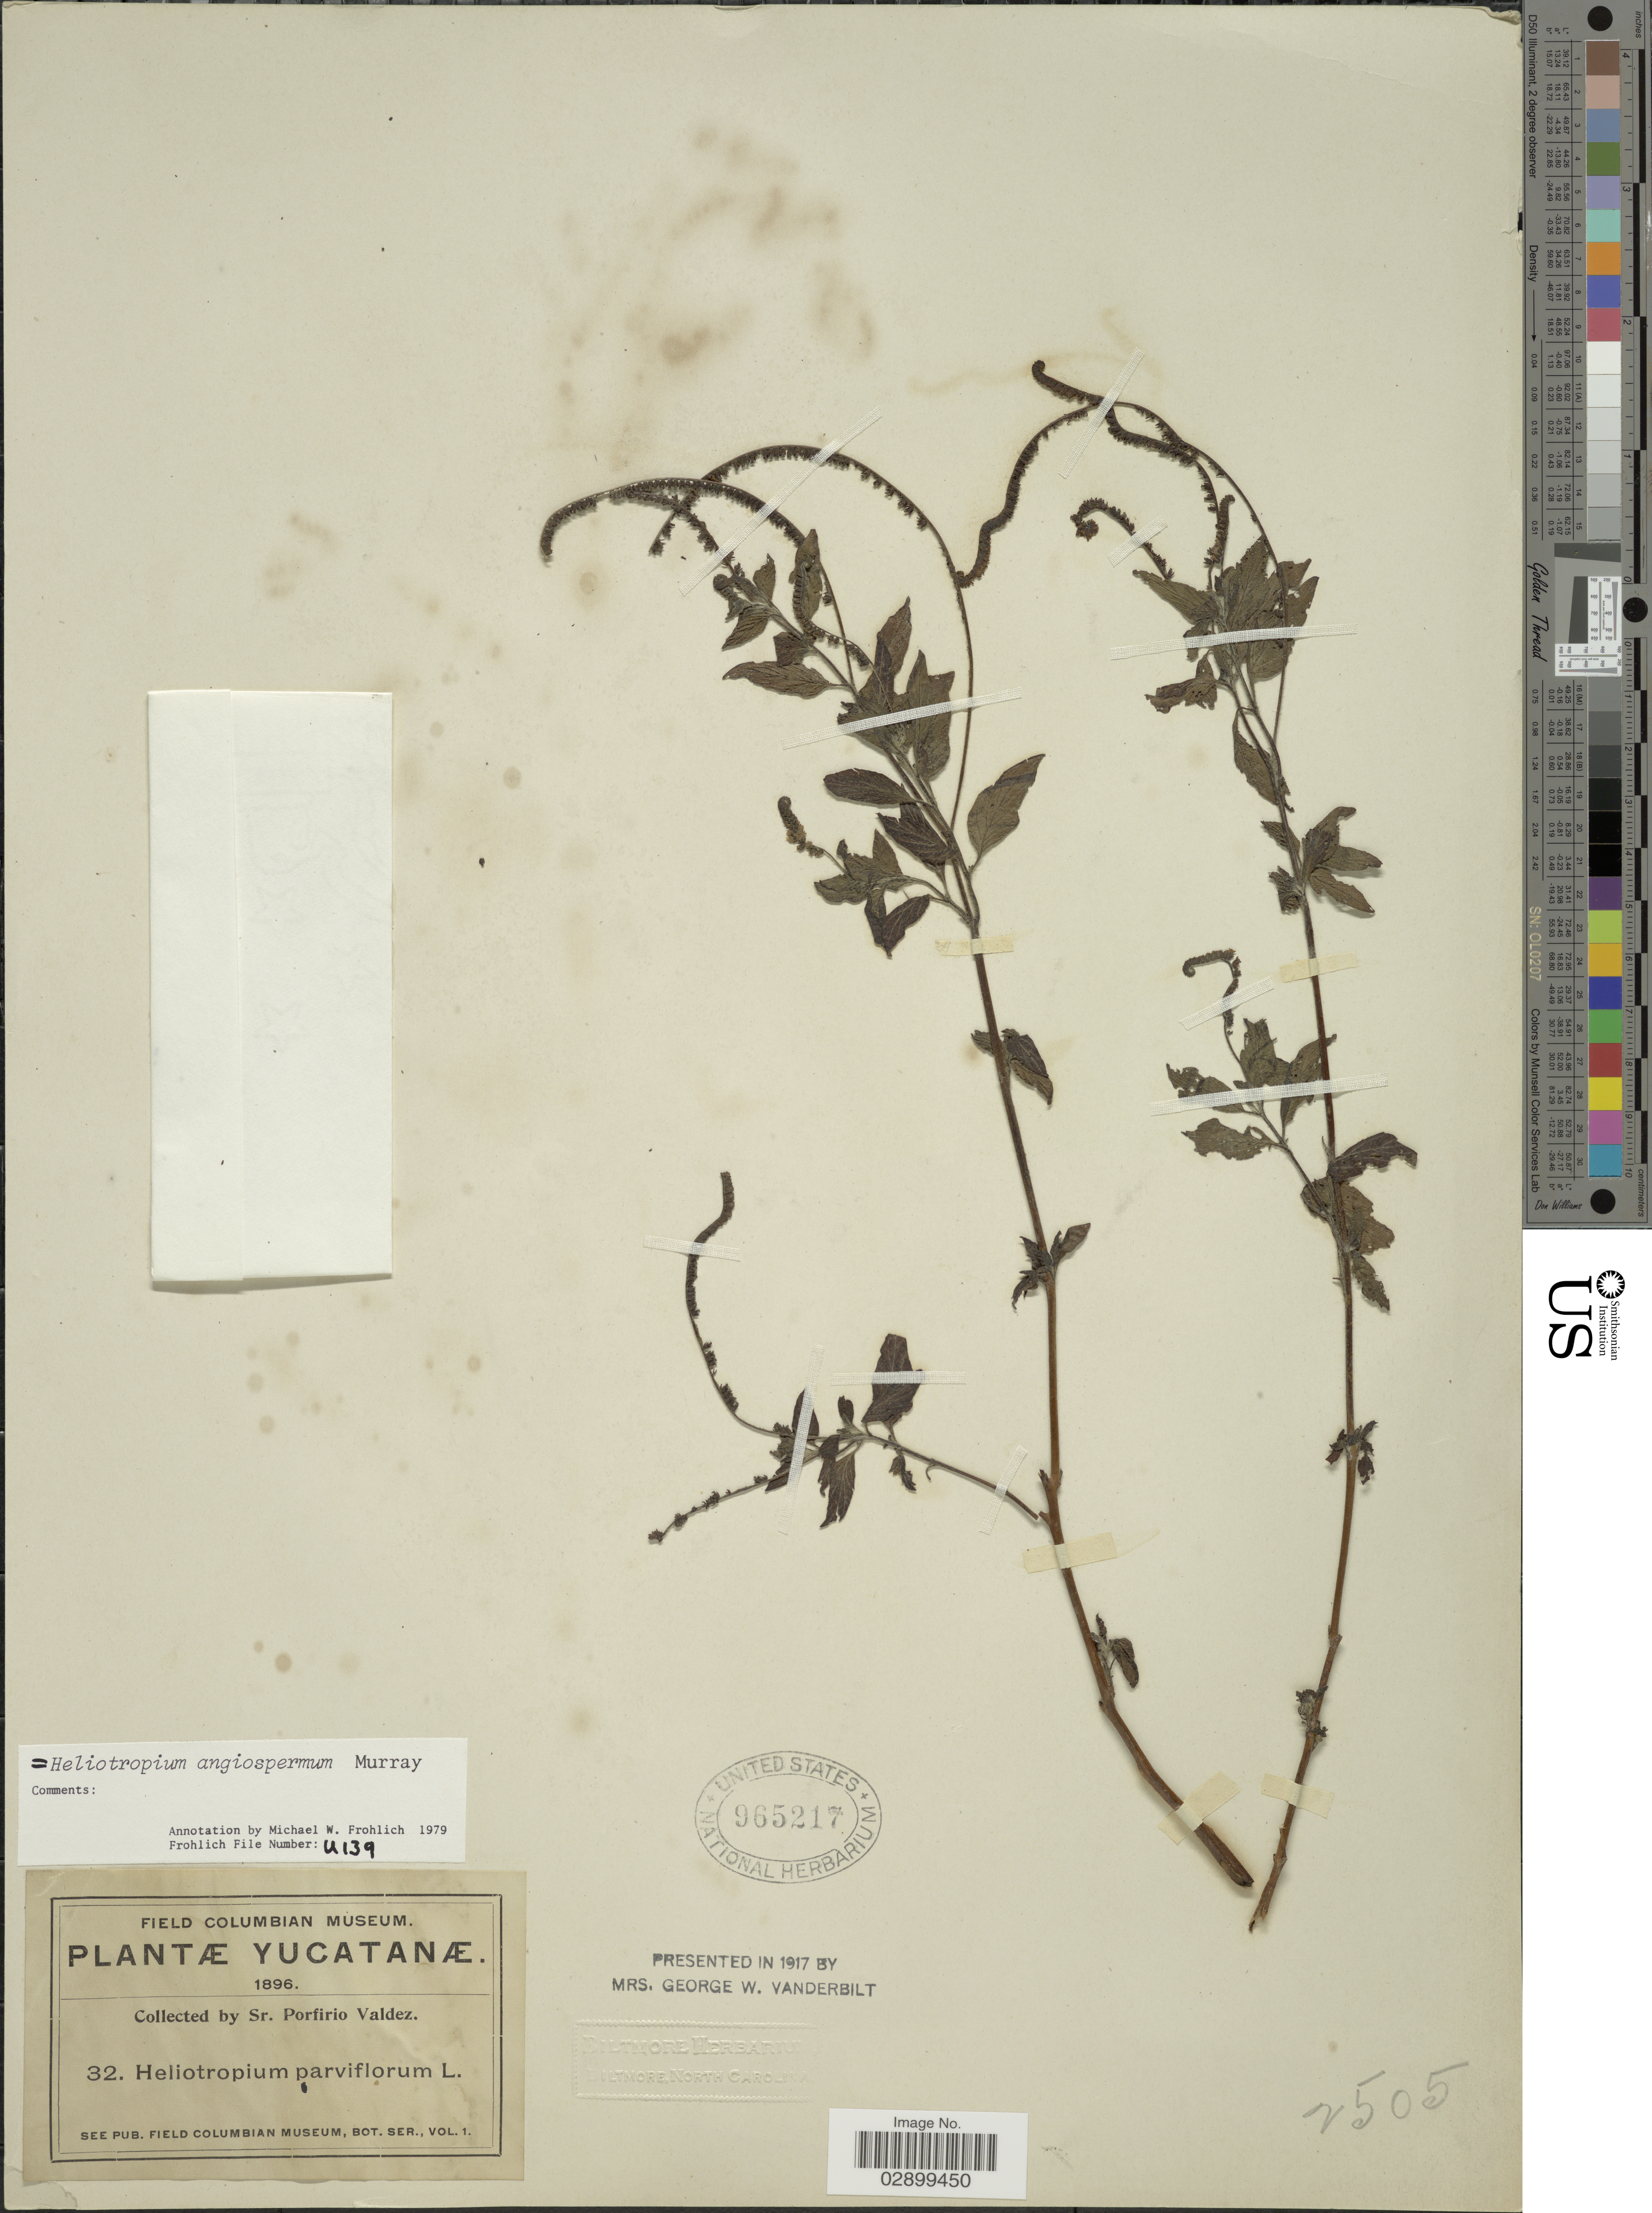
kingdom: Plantae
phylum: Tracheophyta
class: Magnoliopsida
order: Boraginales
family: Heliotropiaceae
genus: Heliotropium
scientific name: Heliotropium angiospermum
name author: Murray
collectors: P. Valdez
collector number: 32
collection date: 1896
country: Mexico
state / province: Yucatán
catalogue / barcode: US 965217